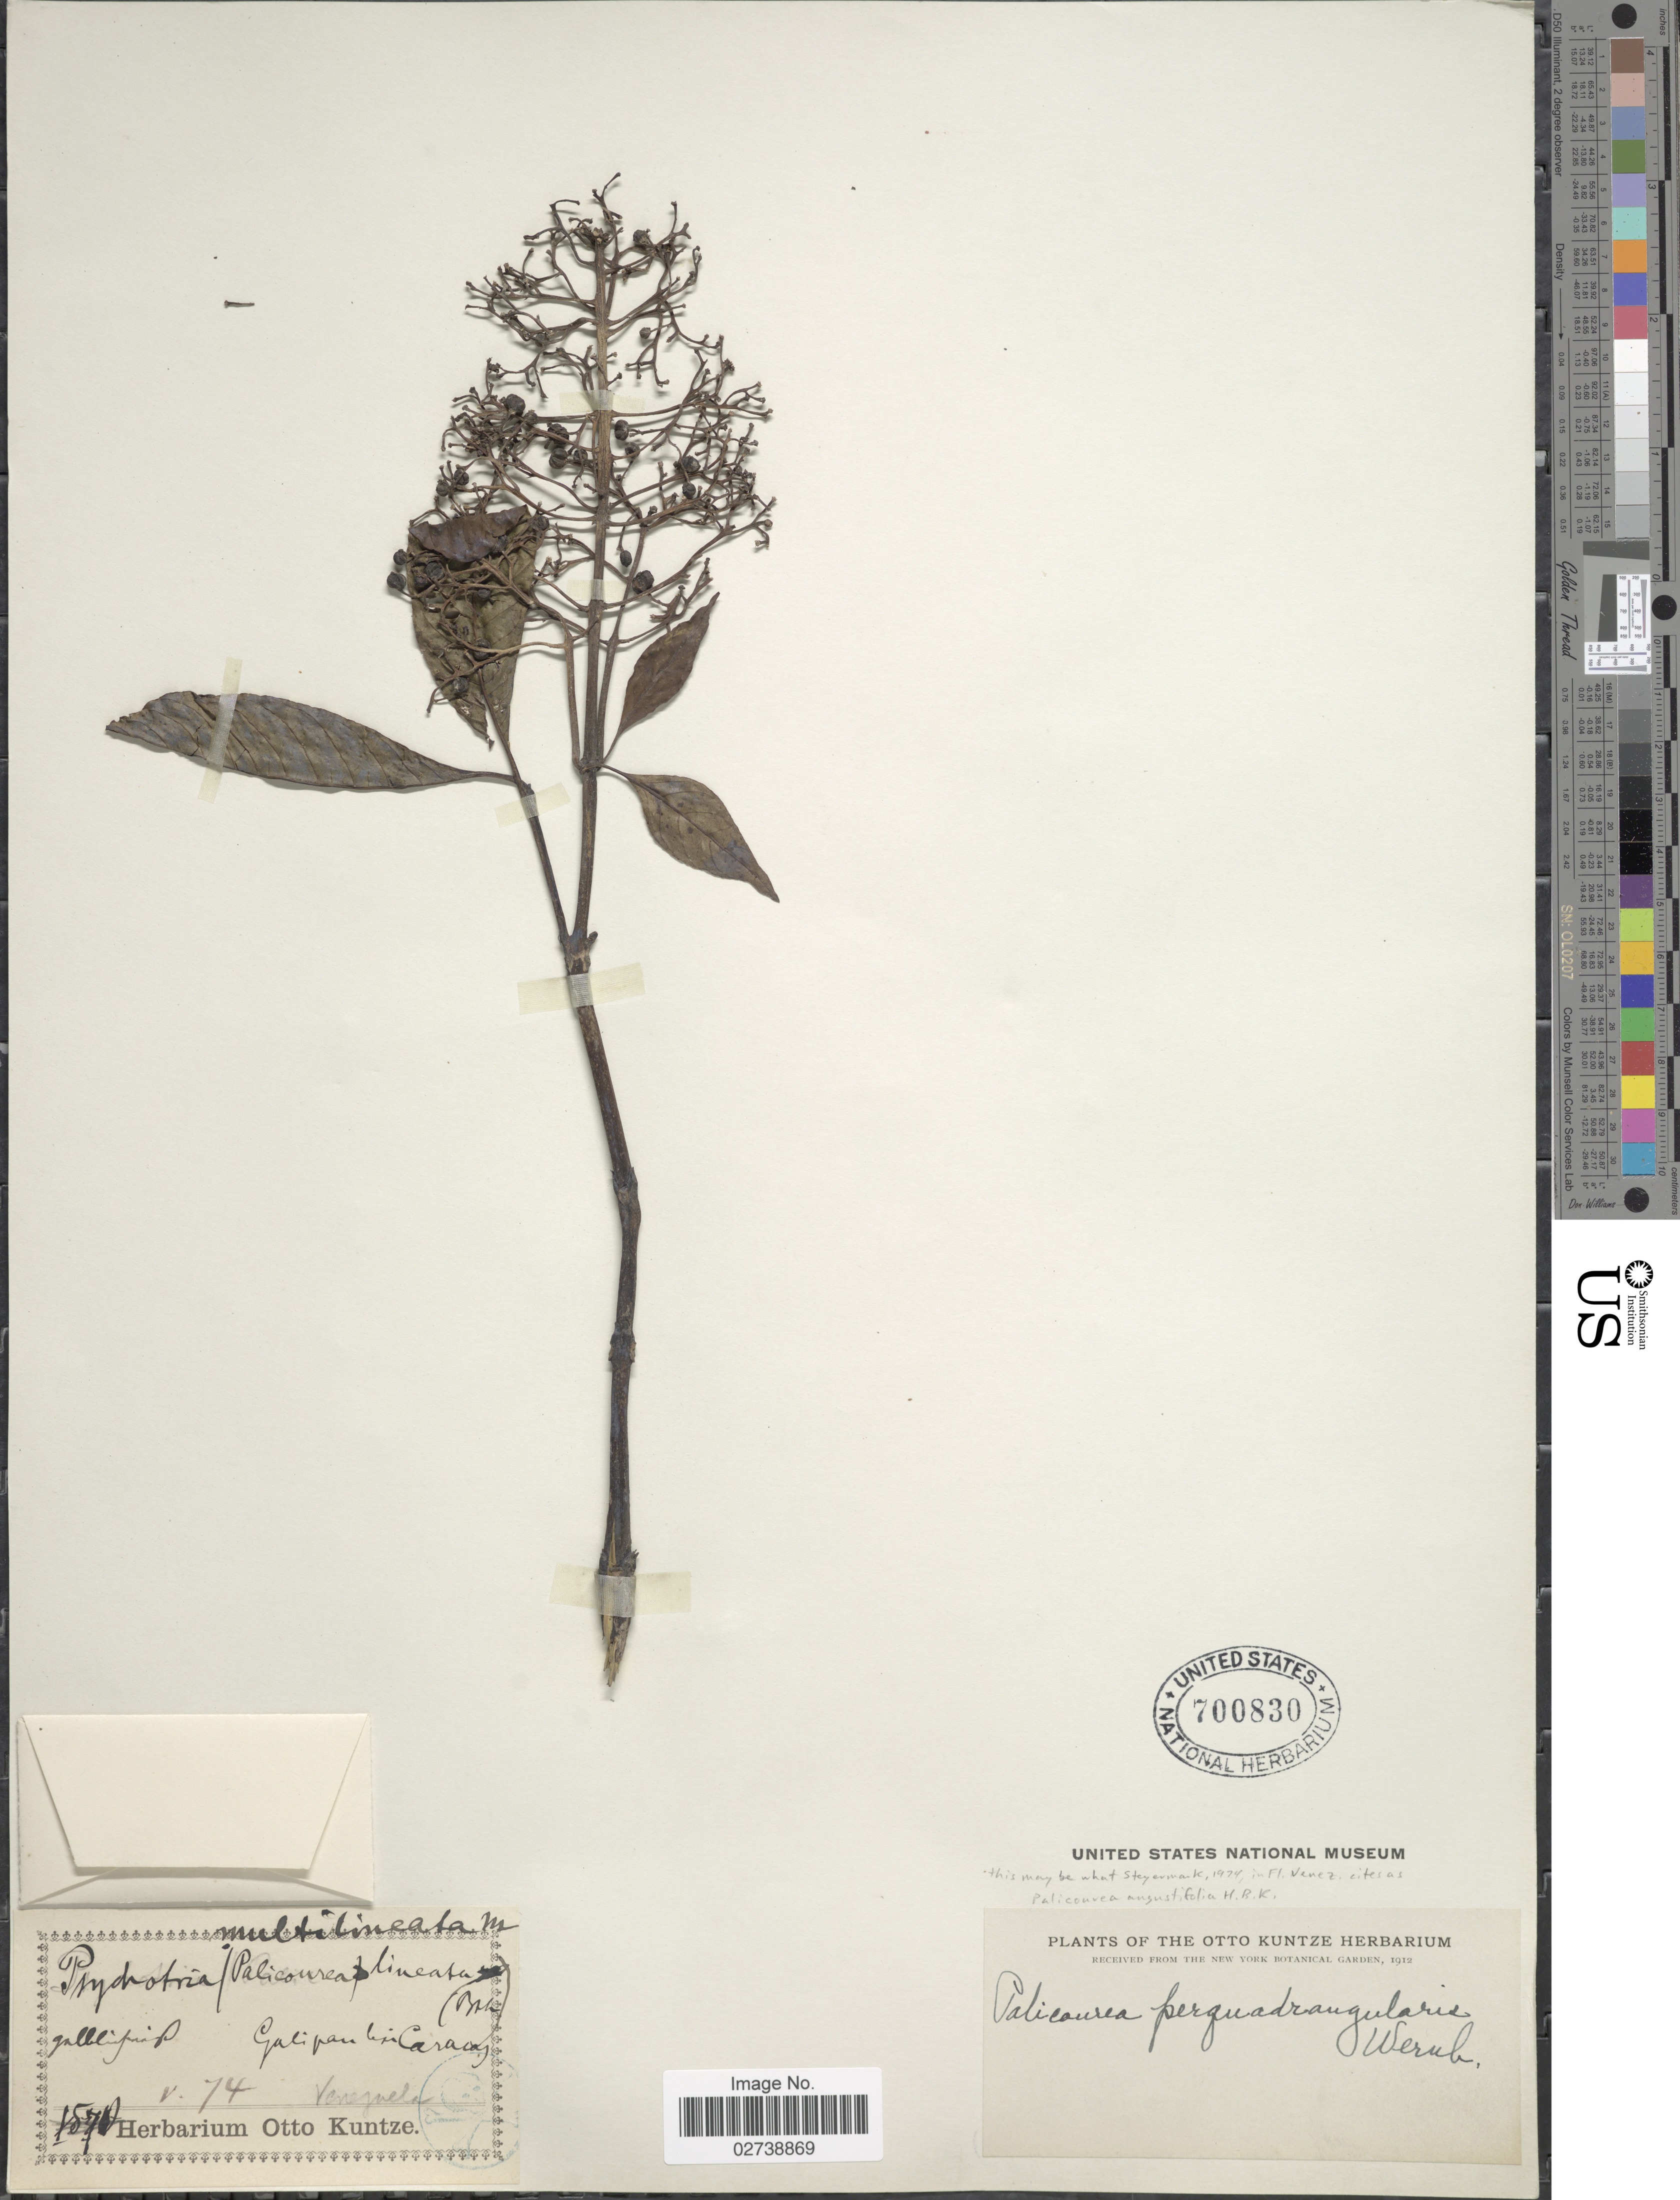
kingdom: Plantae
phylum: Tracheophyta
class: Magnoliopsida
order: Gentianales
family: Rubiaceae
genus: Palicourea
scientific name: Palicourea angustifolia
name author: Kunth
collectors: ex herb. Otto Kuntze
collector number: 1570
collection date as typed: Transcribed d/m/y: /5/74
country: Venezuela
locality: Galipan bei Caracas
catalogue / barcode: US 700830